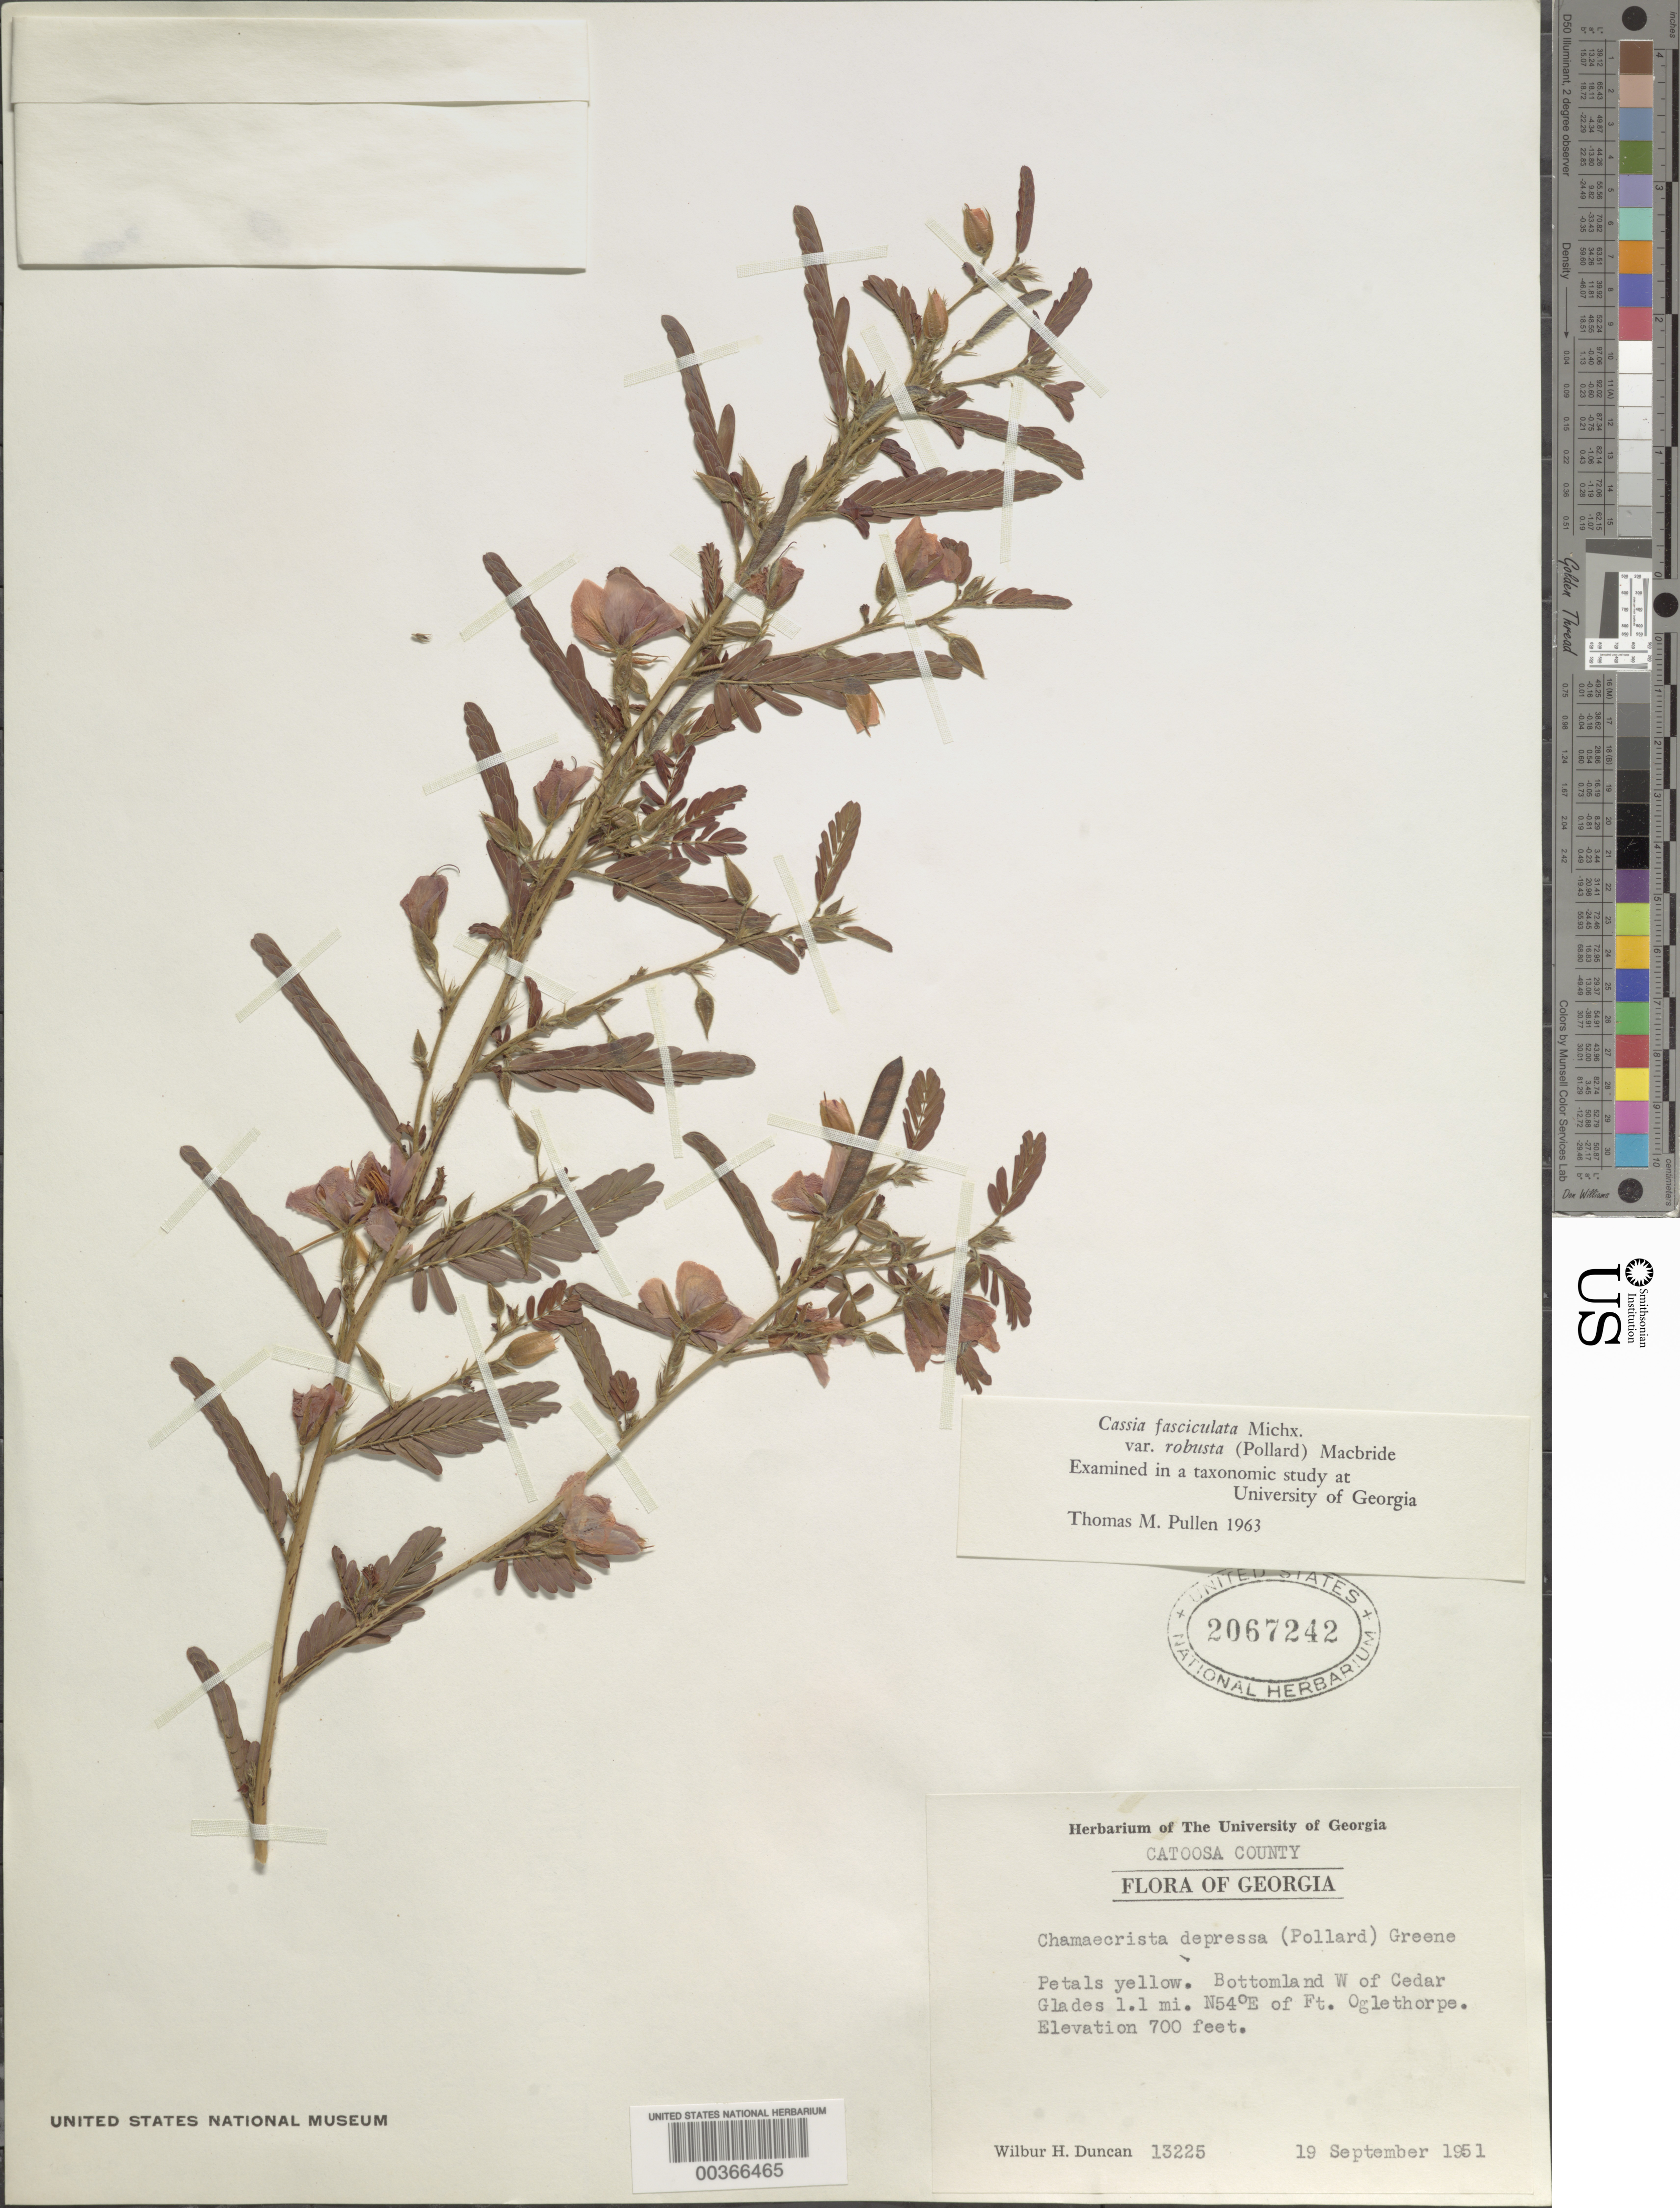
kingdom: Plantae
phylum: Tracheophyta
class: Magnoliopsida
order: Fabales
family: Fabaceae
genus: Chamaecrista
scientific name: Chamaecrista fasciculata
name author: (Michx.) Greene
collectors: W. H. Duncan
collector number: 13225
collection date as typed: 19 Sep 1951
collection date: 1951-09-19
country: United States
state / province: Georgia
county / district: Catoosa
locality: W of cedar glades, 1.1 mi of ft. oglethorpe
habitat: Bottomland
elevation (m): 213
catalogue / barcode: US 2067242